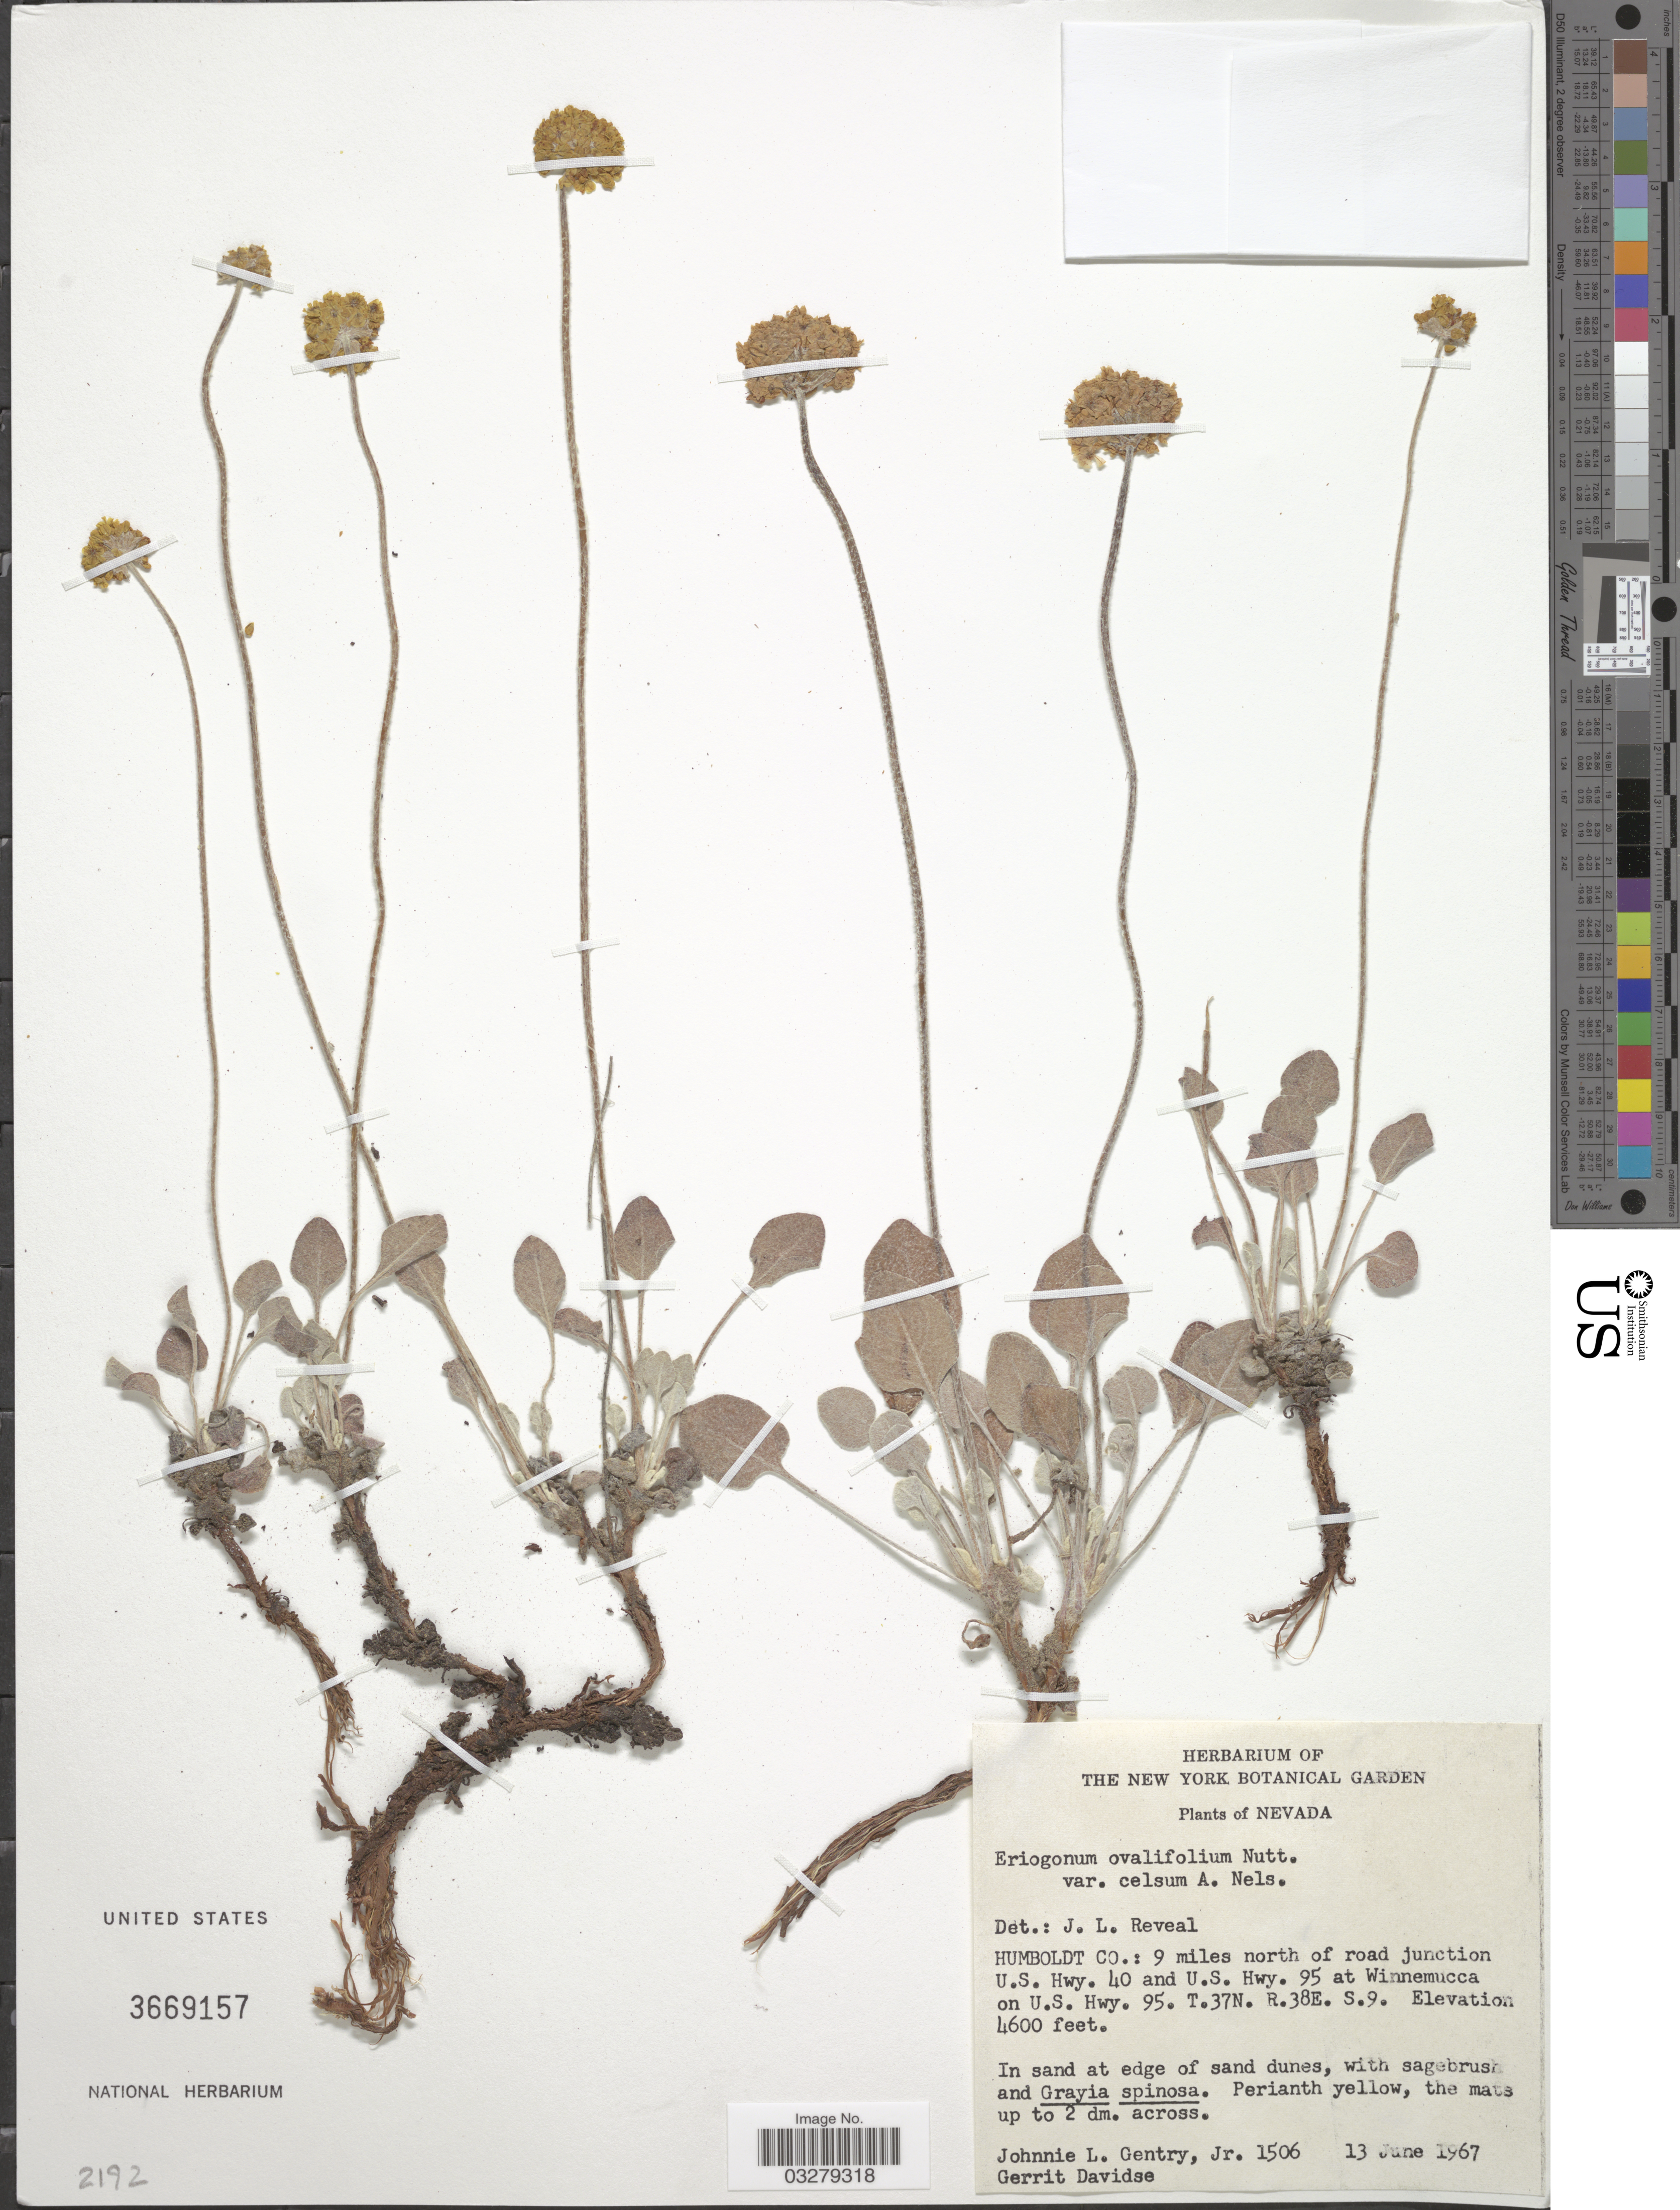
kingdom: Plantae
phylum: Tracheophyta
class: Magnoliopsida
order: Caryophyllales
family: Polygonaceae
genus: Eriogonum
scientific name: Eriogonum ovalifolium var. celsum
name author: A. Nelson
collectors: J. L. Gentry & G. Davidse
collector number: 1506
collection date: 1967-06-13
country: United States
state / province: Nevada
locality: Humboldt Co.: 9 miles north of road junction U.S. Hwy. 40 and U.S. Hwy. 95 at Winnemucca on U.S. Hwy. 95. T37N R38E S9.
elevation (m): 1402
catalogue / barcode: US 3669157